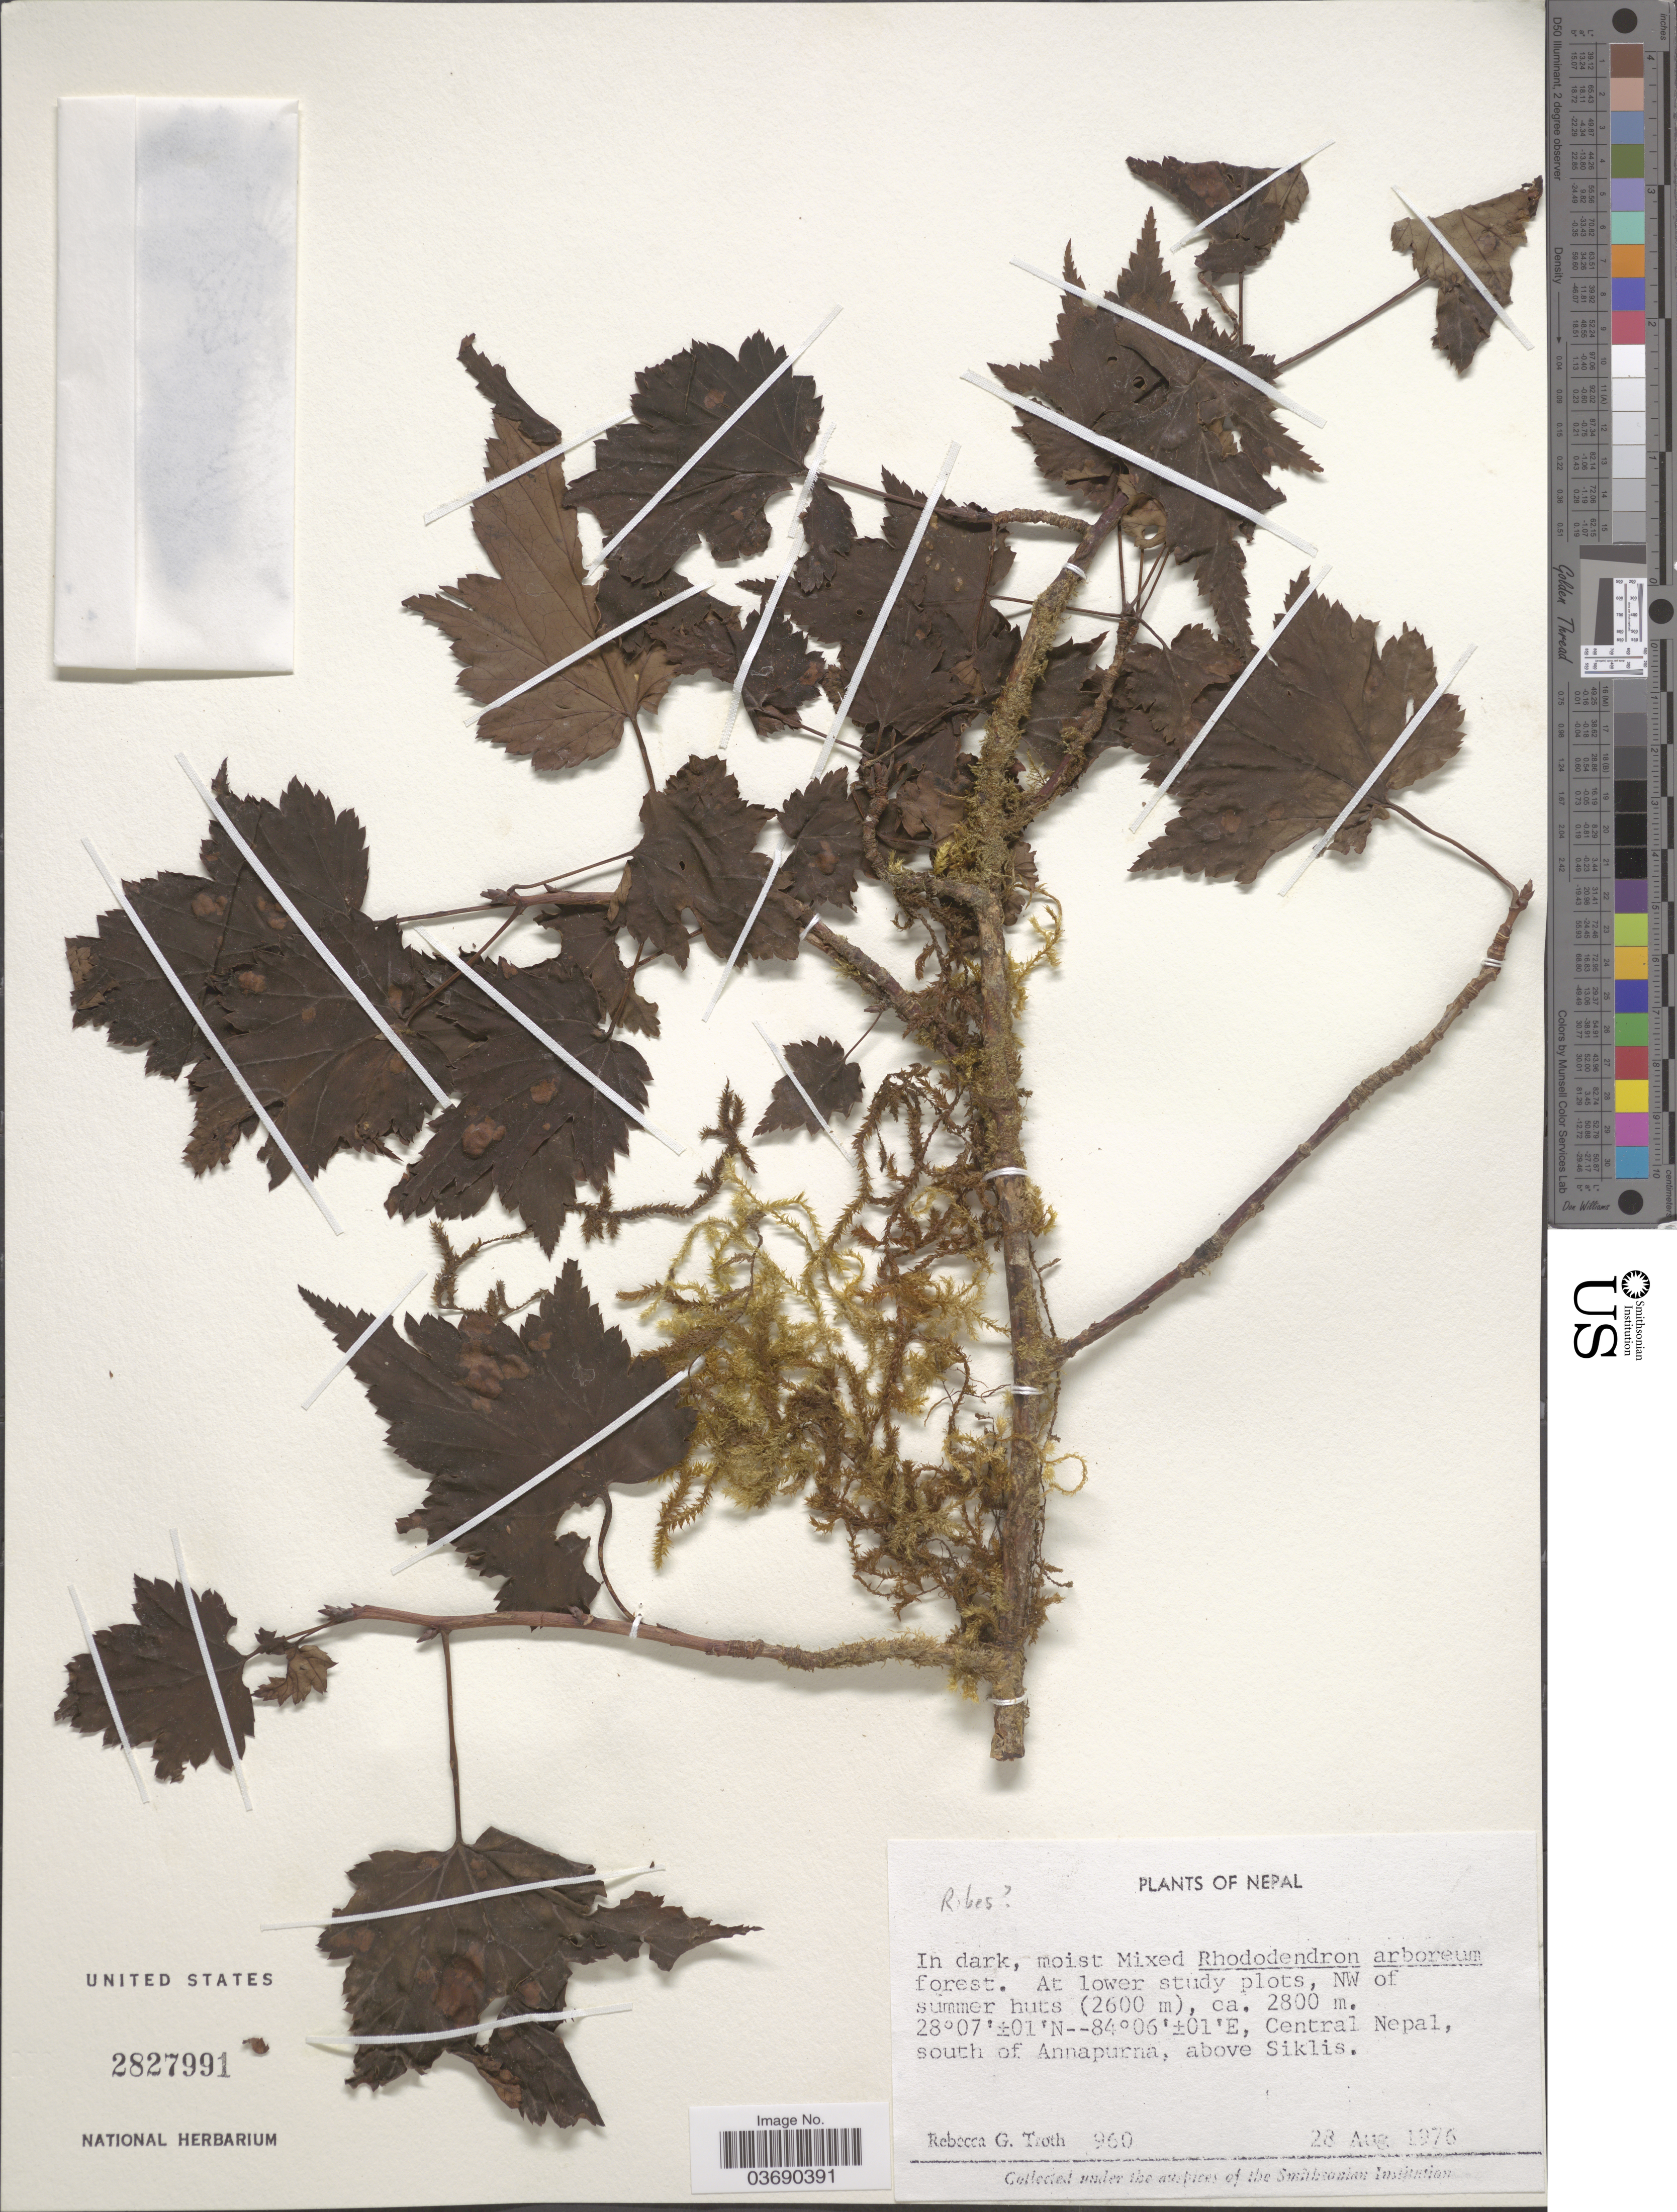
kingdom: Plantae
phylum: Tracheophyta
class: Magnoliopsida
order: Saxifragales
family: Grossulariaceae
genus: Ribes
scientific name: Ribes sp.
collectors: R. Troth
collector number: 960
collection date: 1976-08-28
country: Nepal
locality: NW of summer huts. Central Nepal, south of Annapurna, above Siklis.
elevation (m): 2800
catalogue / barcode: US 2827991